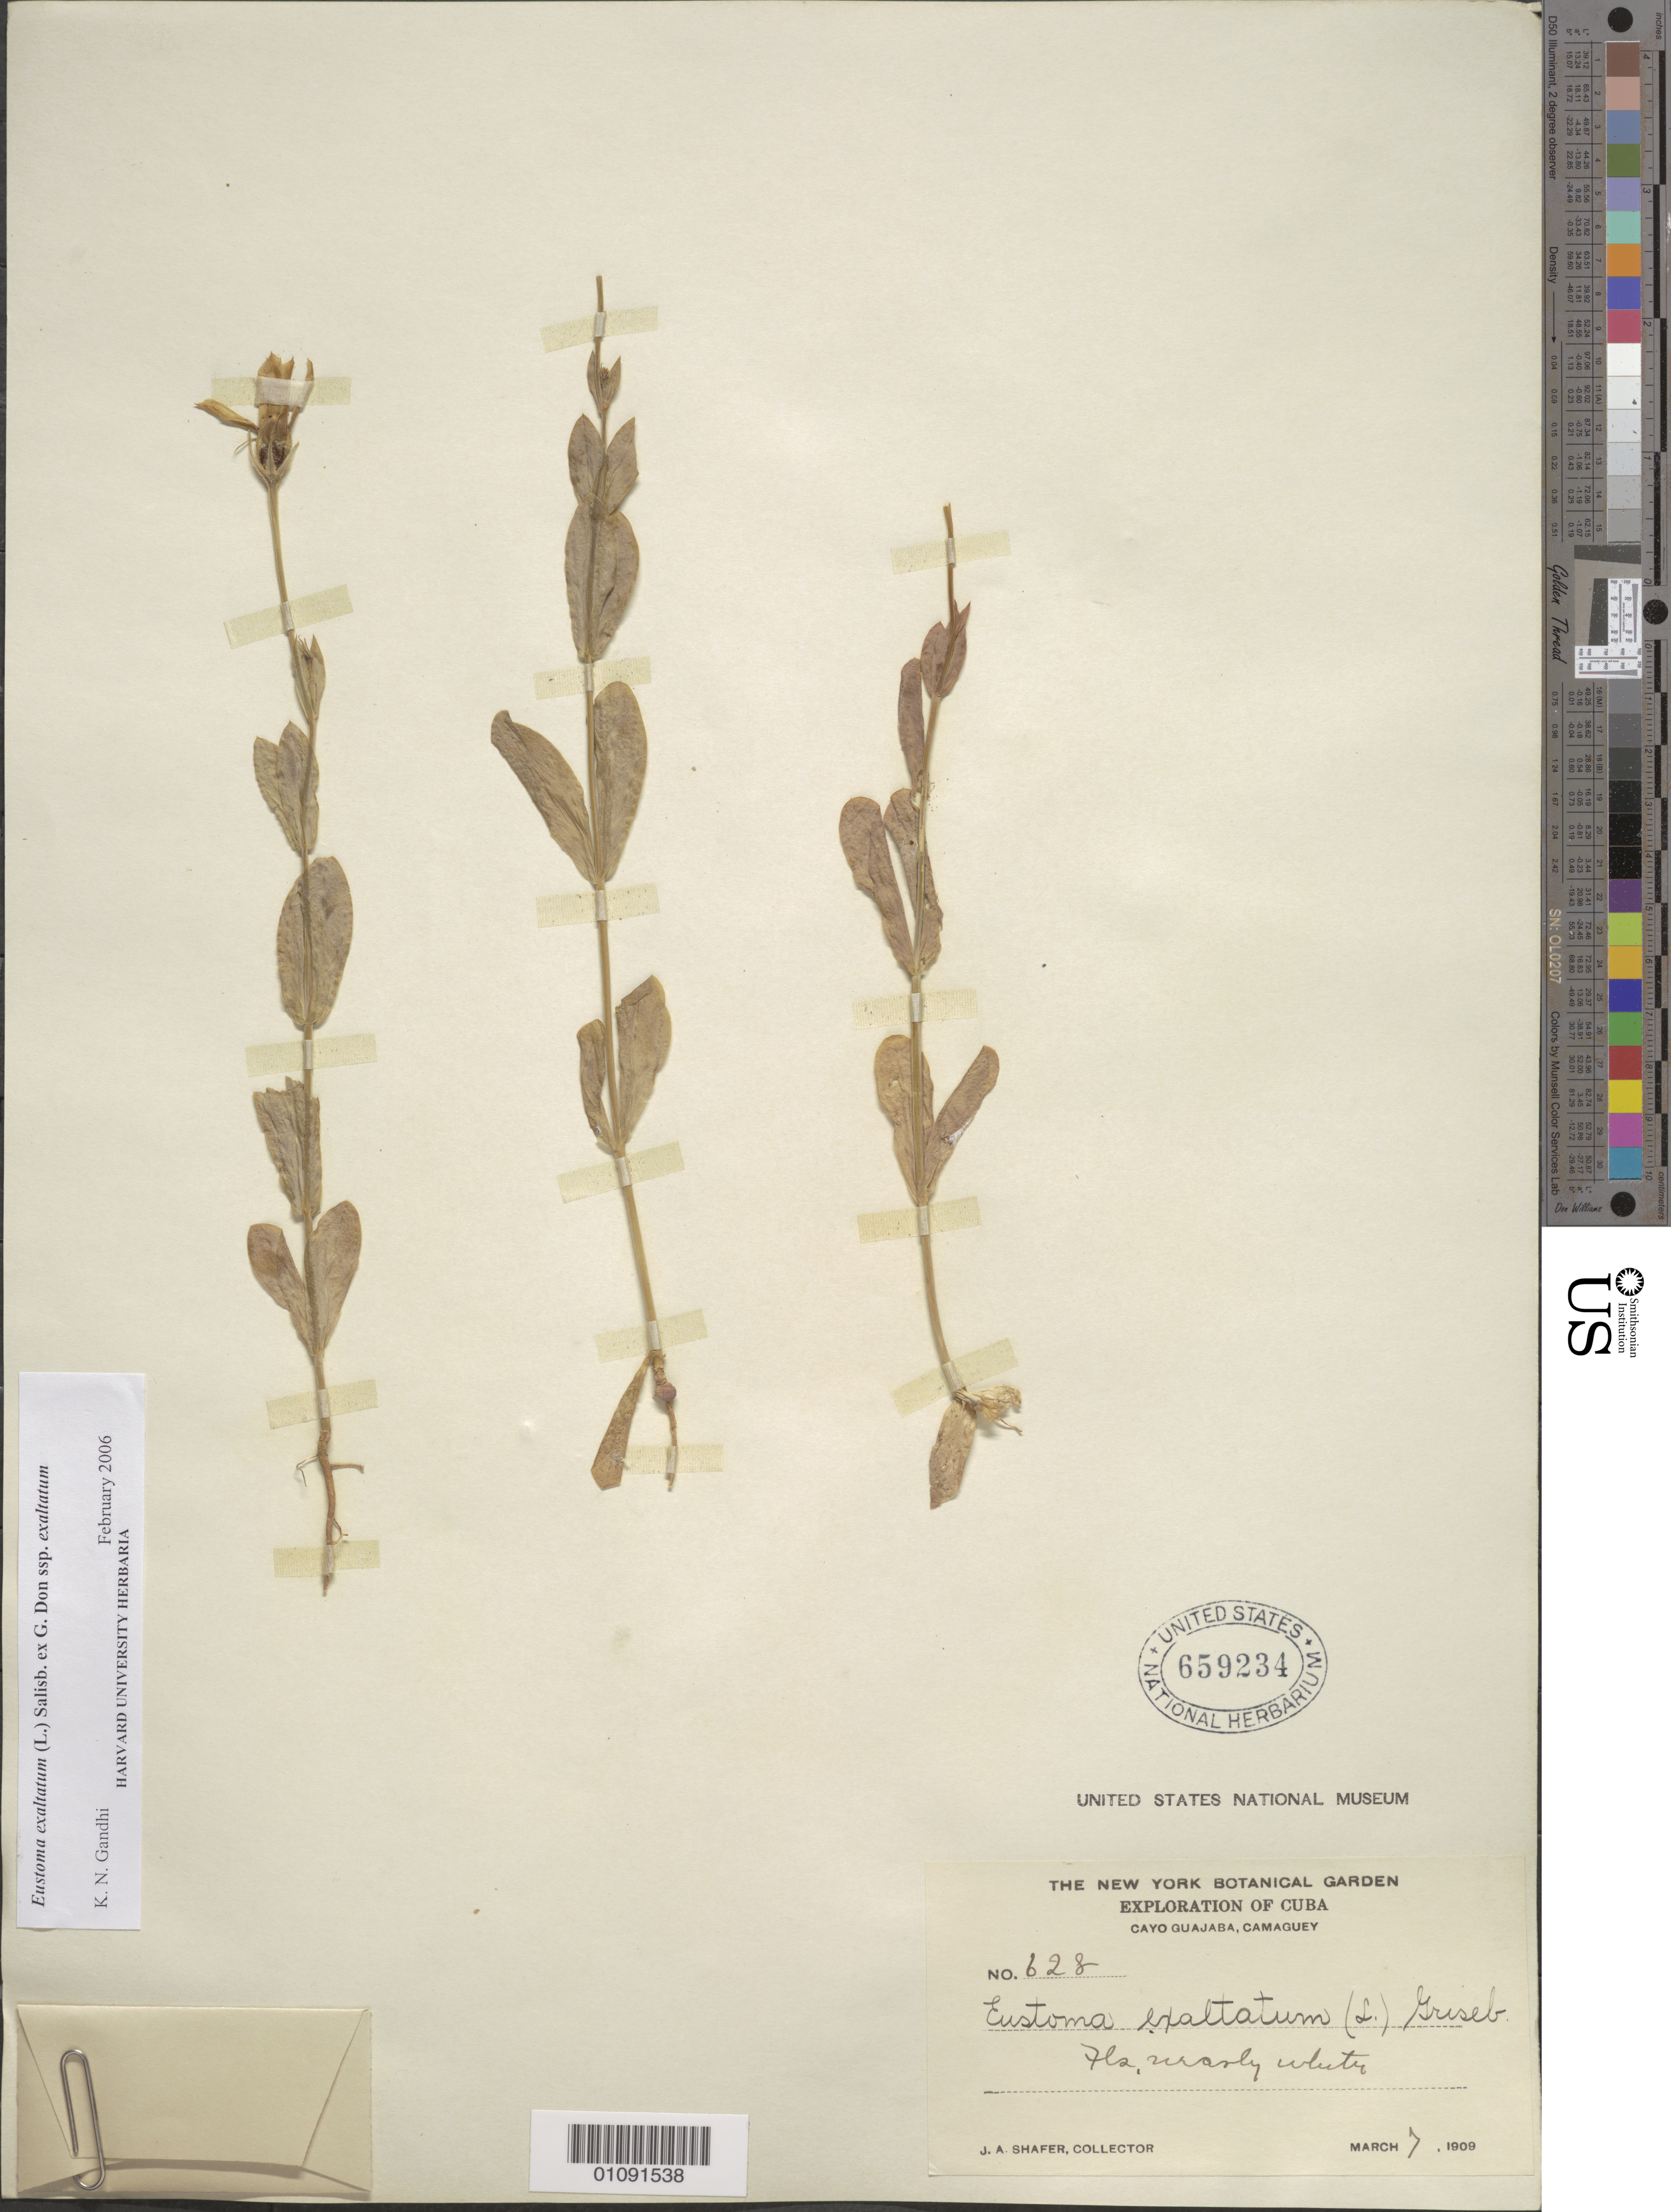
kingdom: Plantae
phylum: Tracheophyta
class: Magnoliopsida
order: Gentianales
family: Gentianaceae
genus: Eustoma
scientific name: Eustoma exaltatum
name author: (L.) Salisb. ex Don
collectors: J. A. Shafer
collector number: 628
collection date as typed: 07 Mar 1909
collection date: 1909-03-07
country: Cuba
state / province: Camagüey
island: Cuba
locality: Camagüey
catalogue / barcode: US 659234